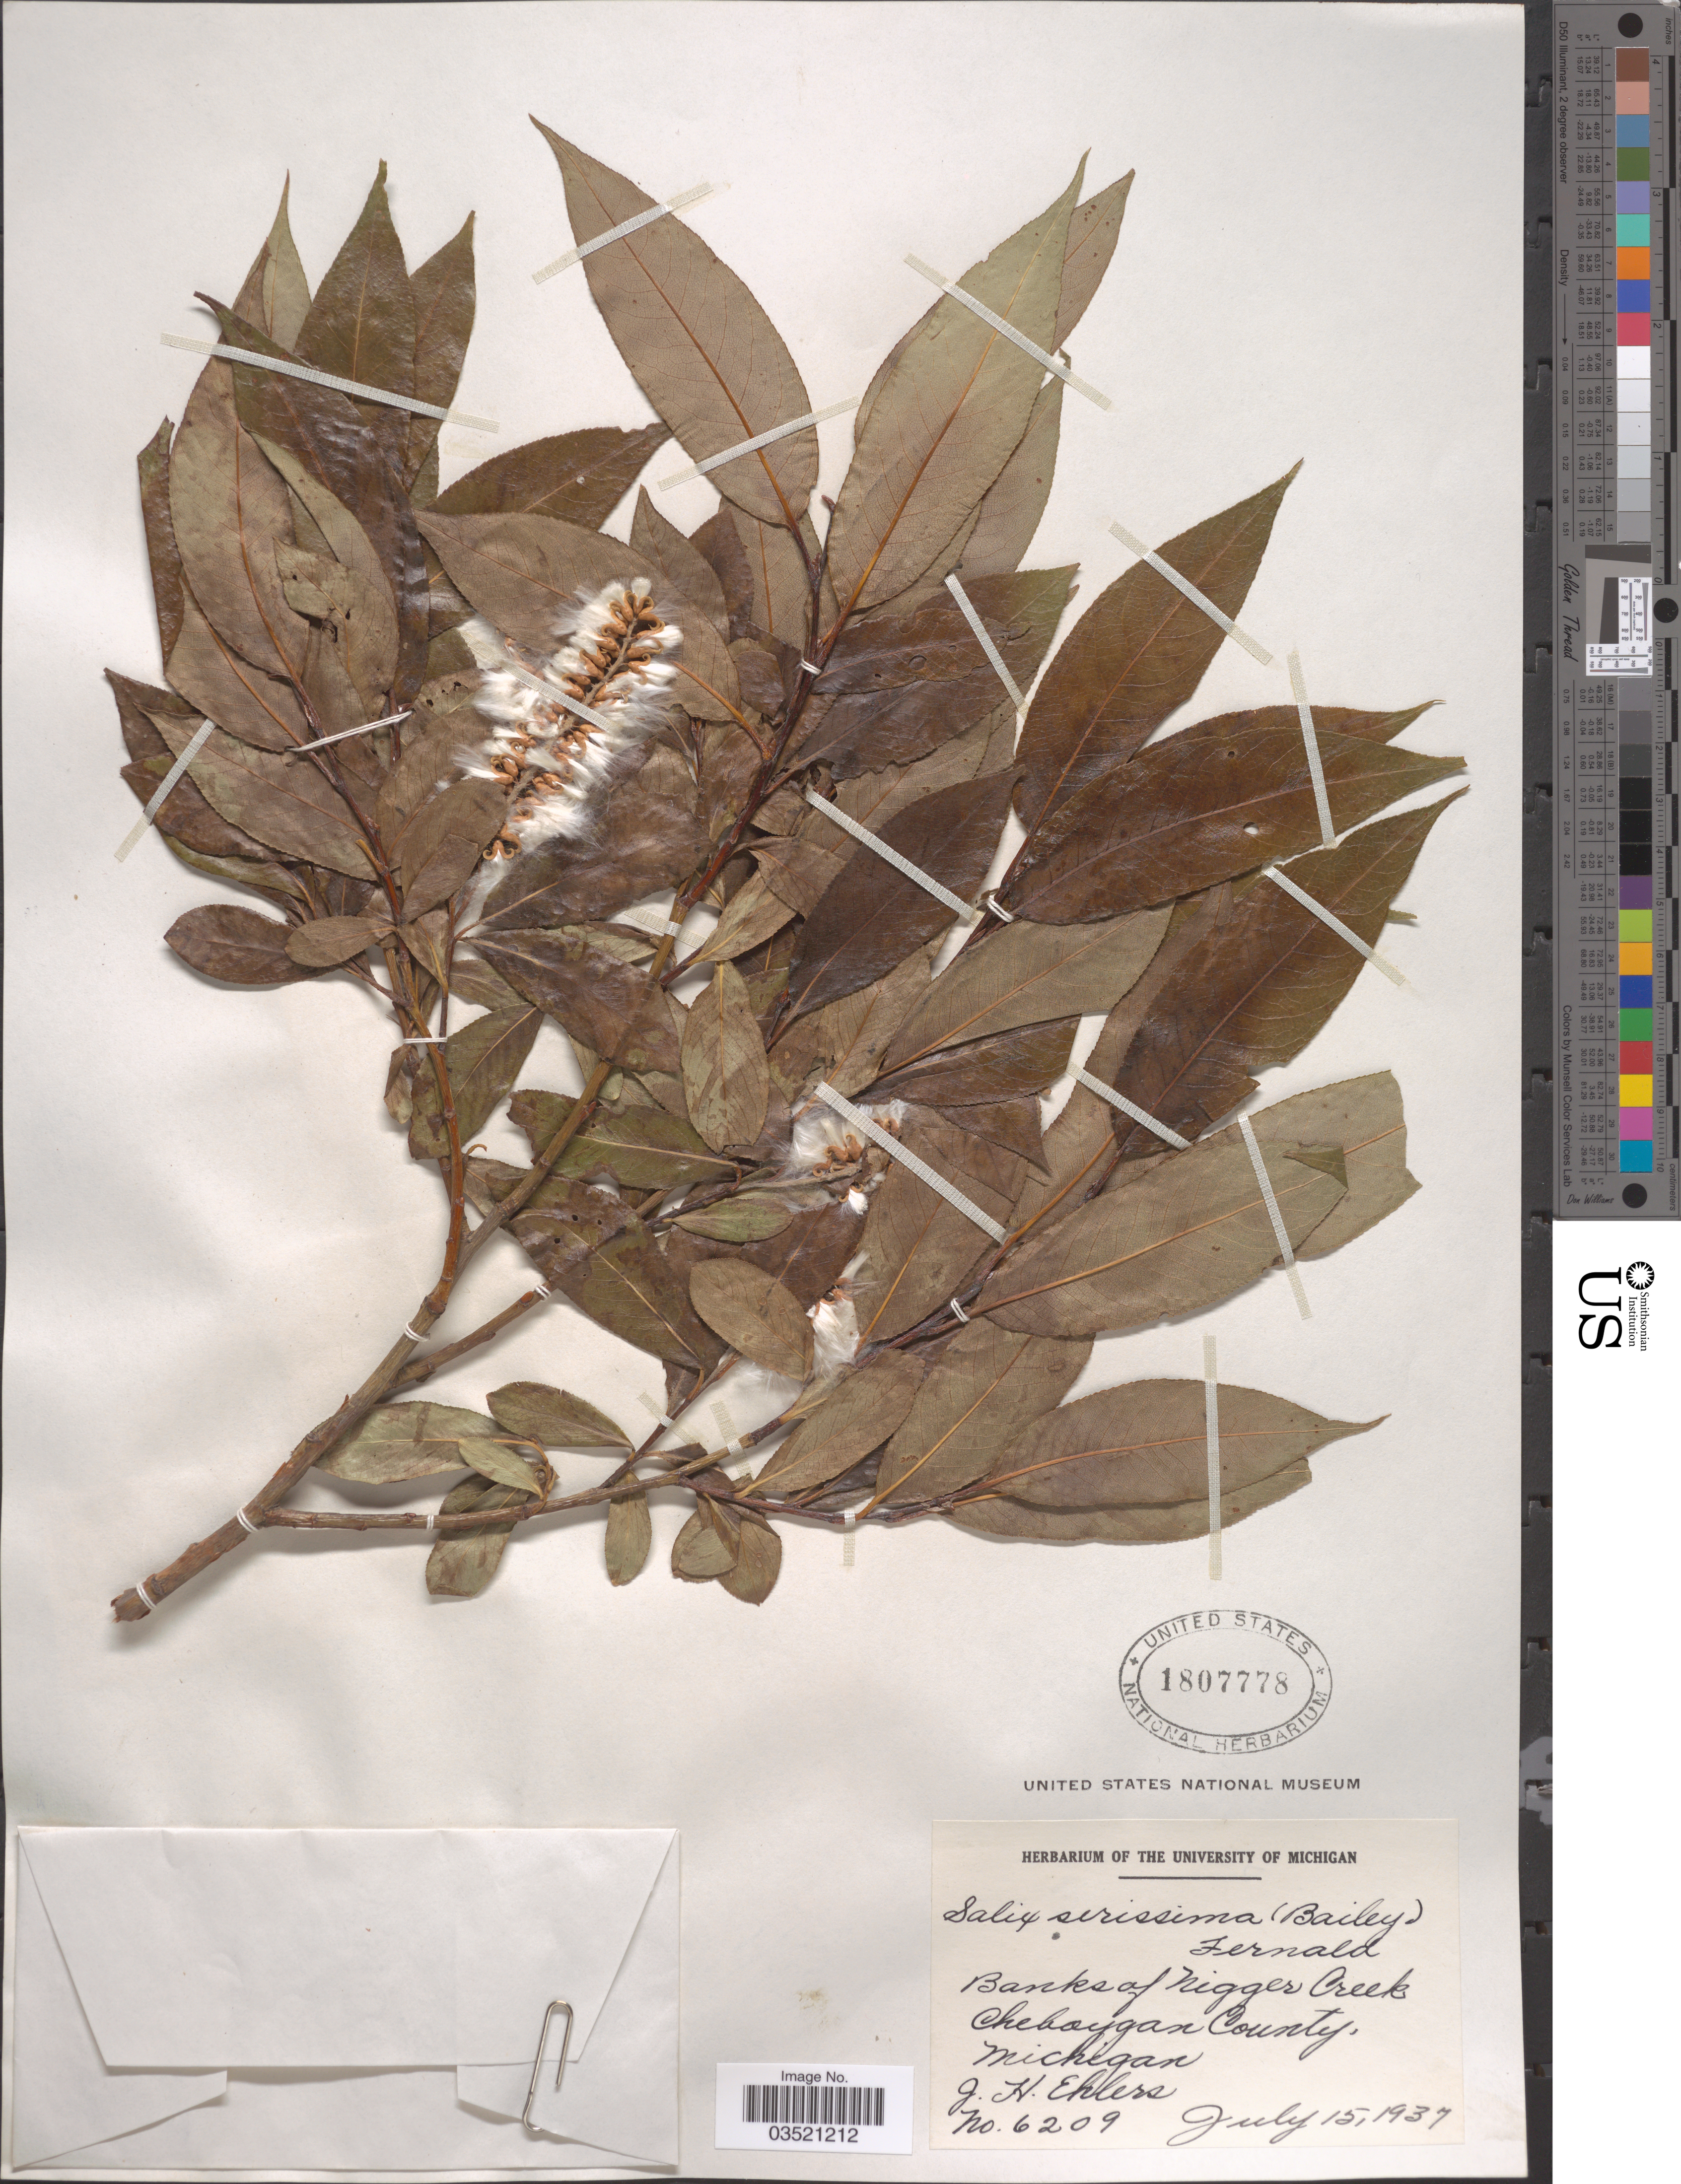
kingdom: Plantae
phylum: Tracheophyta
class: Magnoliopsida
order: Malpighiales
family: Salicaceae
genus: Salix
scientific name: Salix serissima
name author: (L.H. Bailey) Fernald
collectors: J. H. Ehlers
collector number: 6209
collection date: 1937-07-15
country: United States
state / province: Michigan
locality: Banks of Nigger Creek, Cheboygan County.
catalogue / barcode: US 1807778